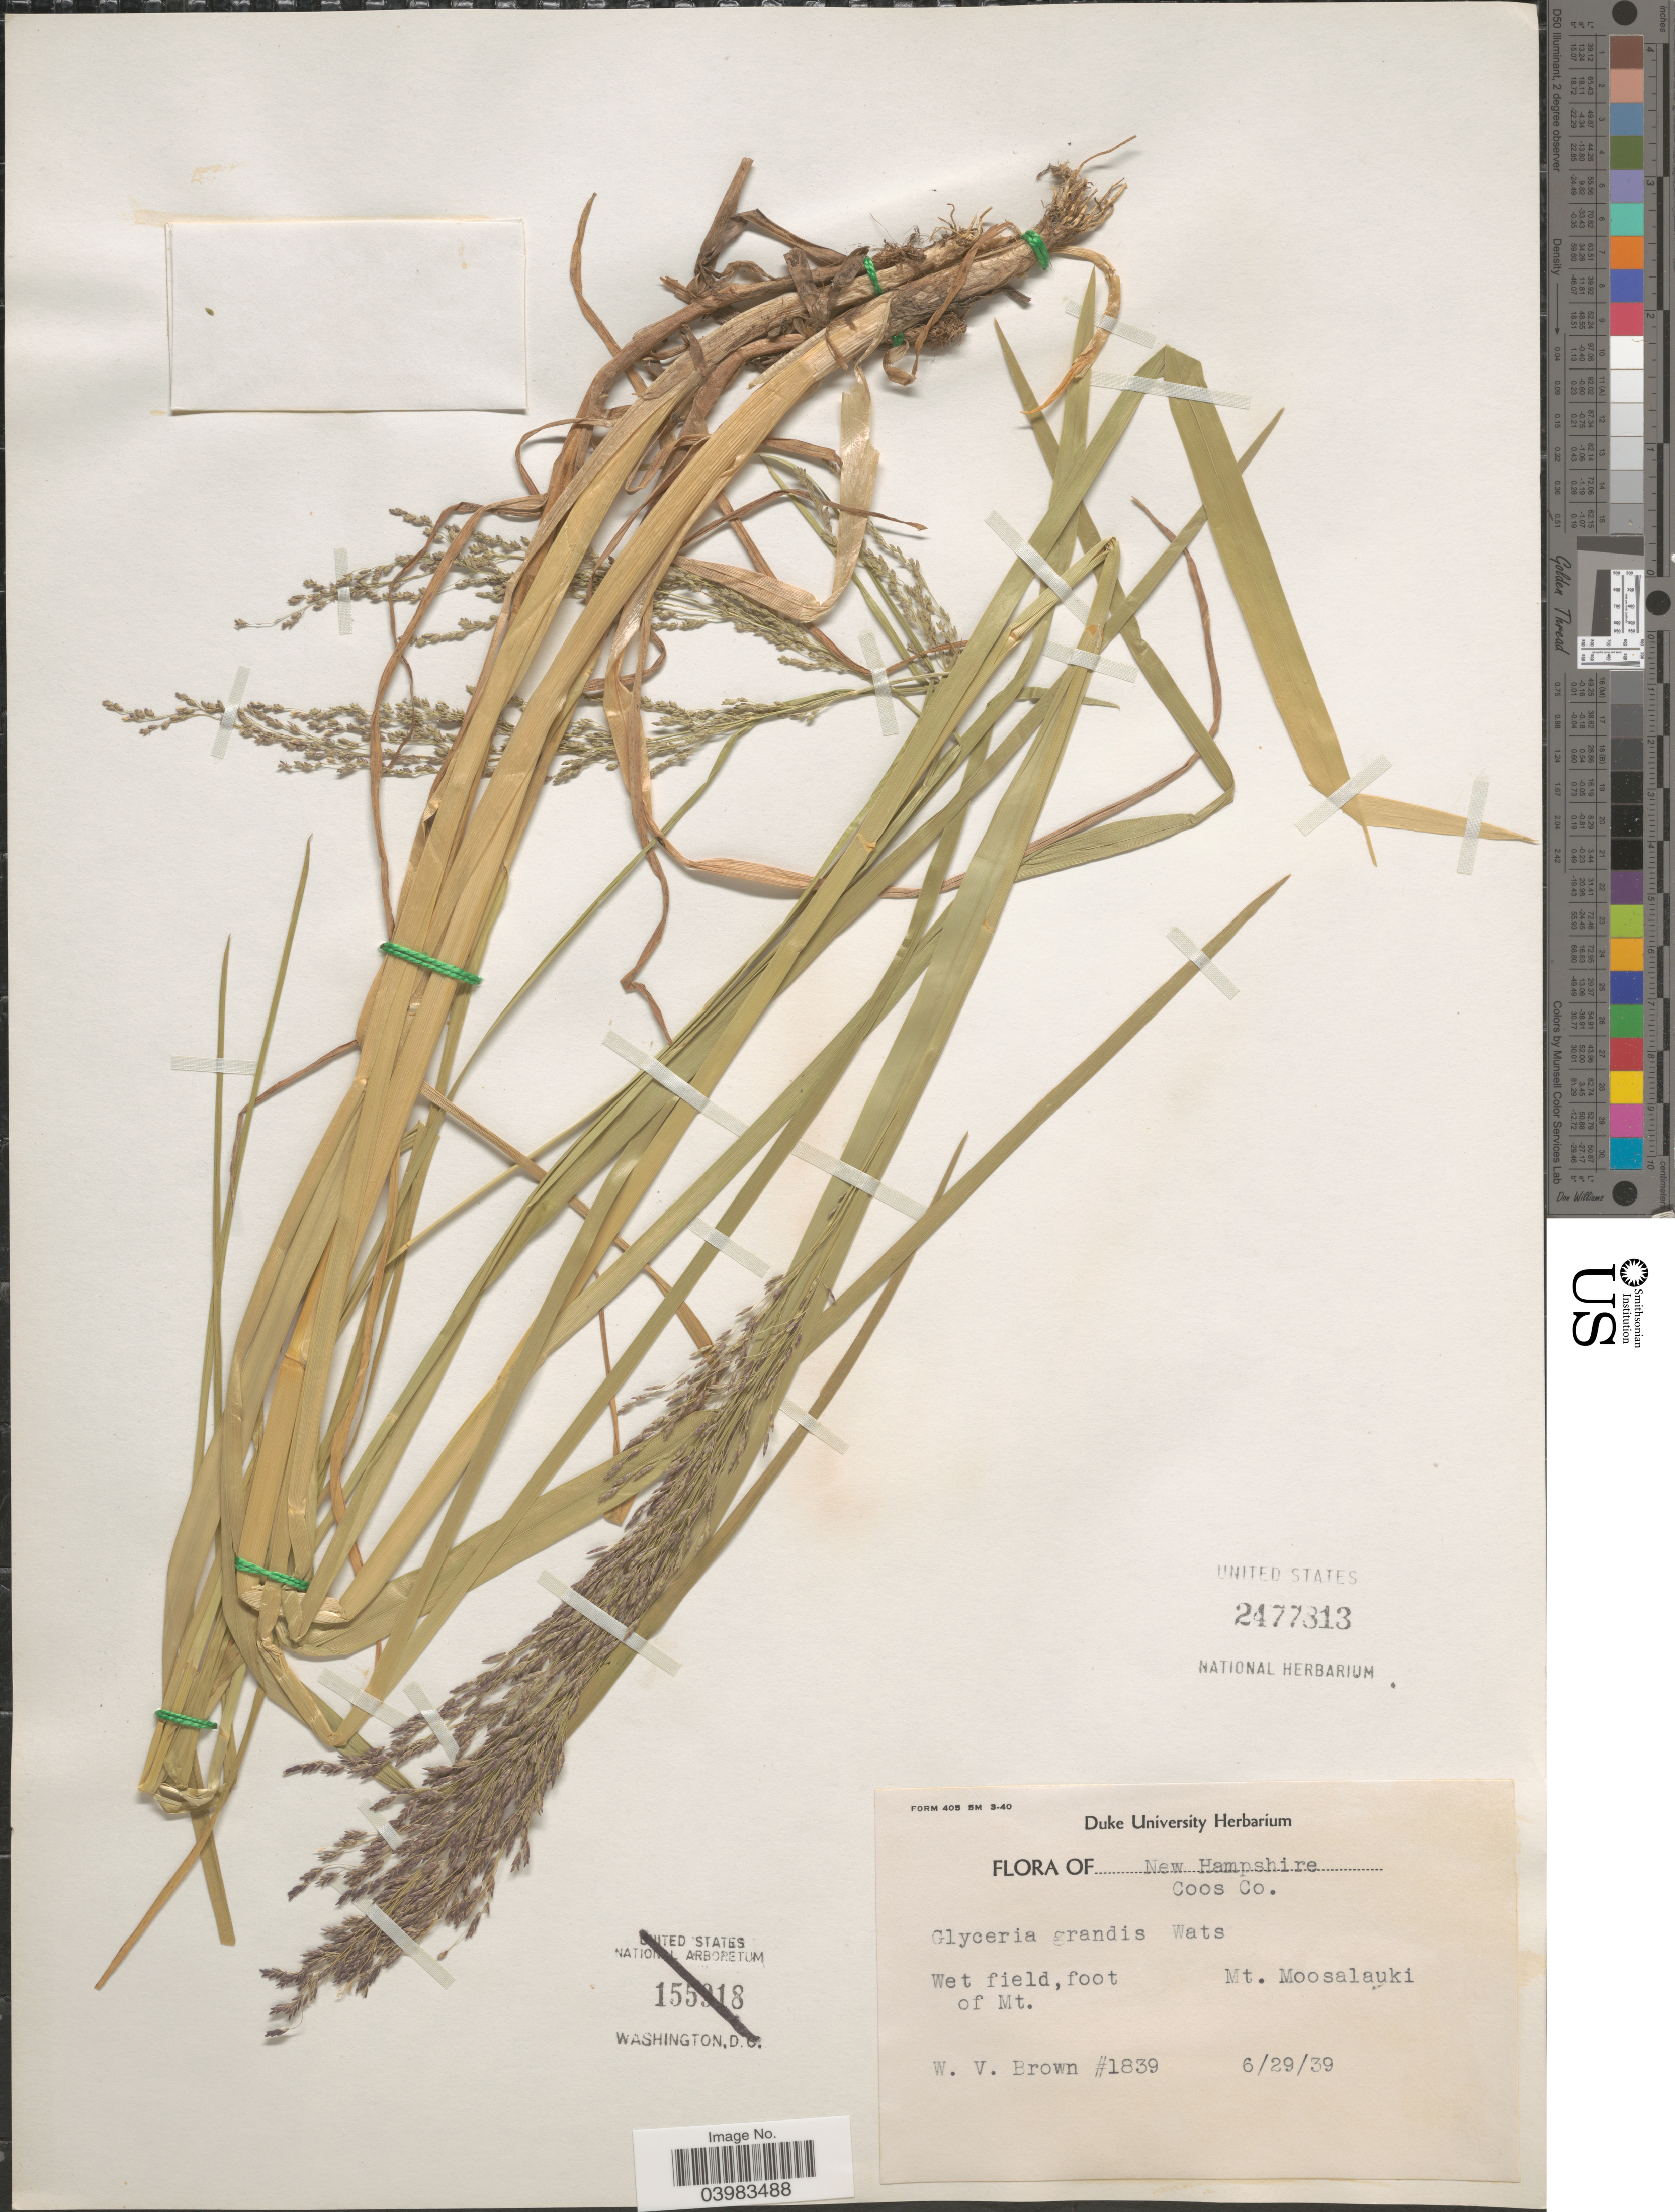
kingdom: Plantae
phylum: Tracheophyta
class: Liliopsida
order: Poales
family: Poaceae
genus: Glyceria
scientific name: Glyceria grandis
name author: S. Watson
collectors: W. Brown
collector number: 1839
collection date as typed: Transcribed d/m/y: 29/6/39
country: United States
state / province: New Hampshire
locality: Coos Co. Wet field, foot of Mt. Mt. Moosalauki.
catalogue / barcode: US 2477813